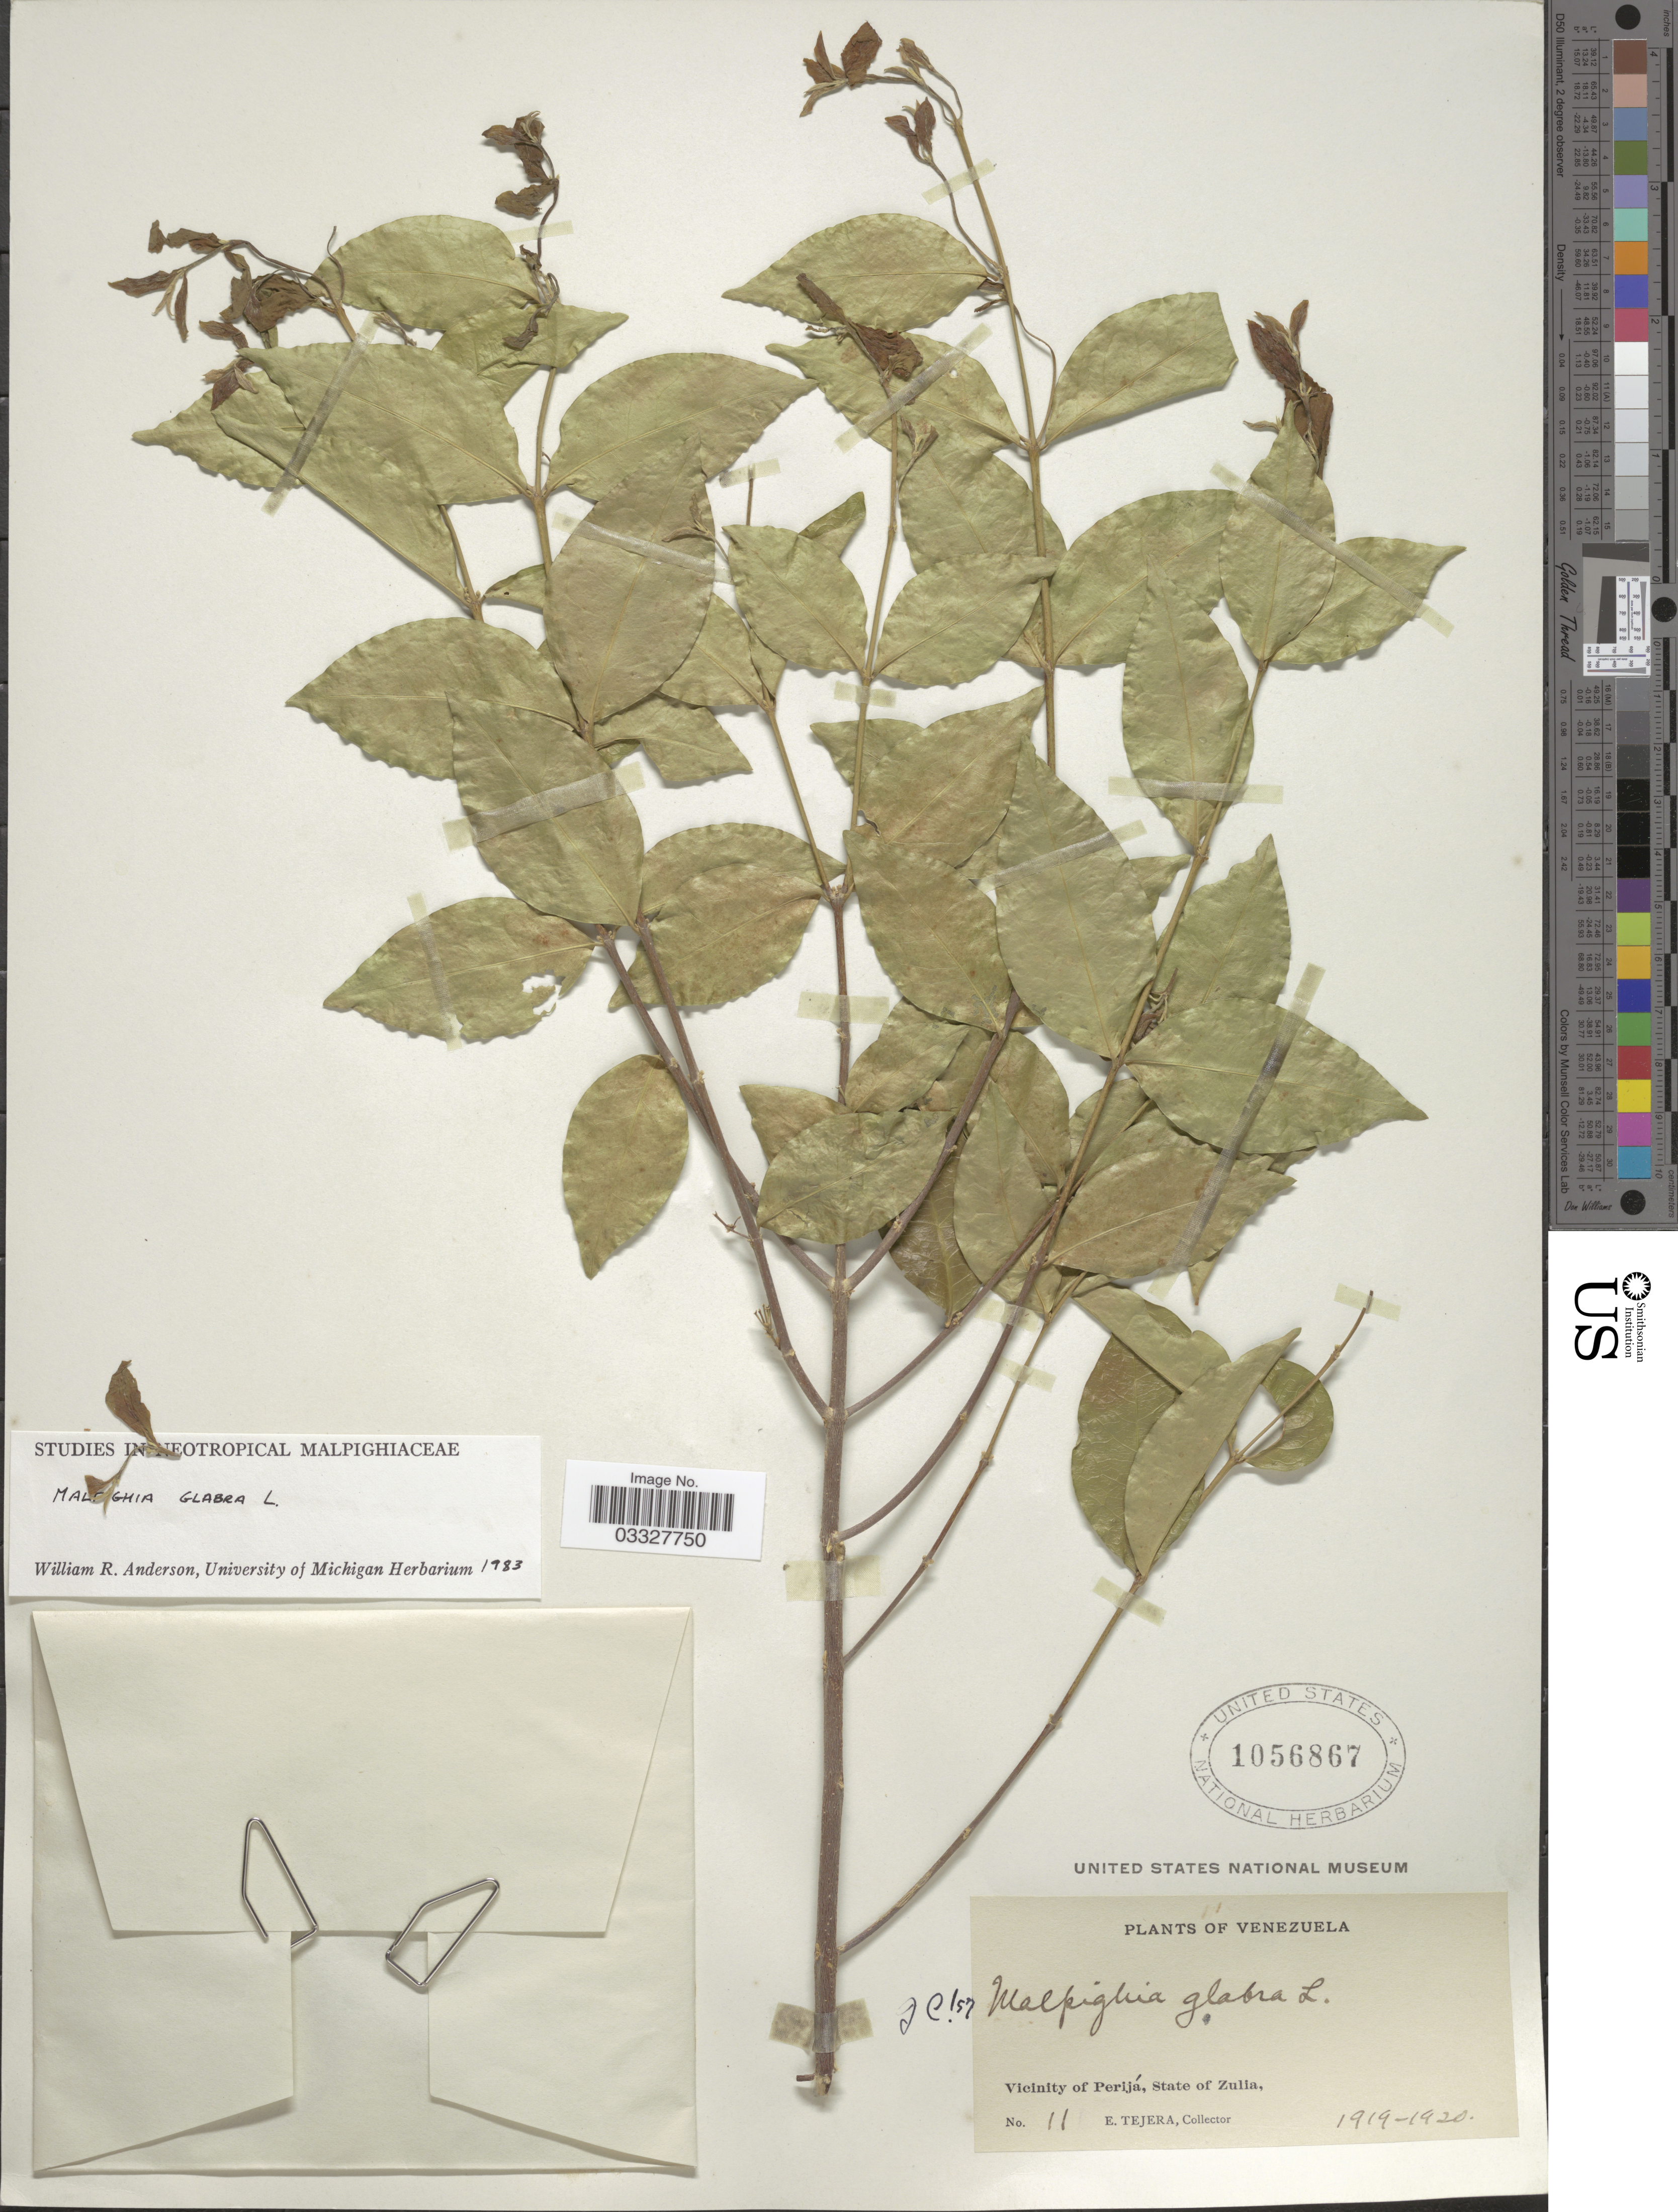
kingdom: Plantae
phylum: Tracheophyta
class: Magnoliopsida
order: Malpighiales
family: Malpighiaceae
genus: Malpighia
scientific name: Malpighia glabra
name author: L.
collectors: E. Tejera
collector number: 11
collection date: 1919/1920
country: Venezuela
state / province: Zulia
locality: Vicinity of Perijá.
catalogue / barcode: US 1056867